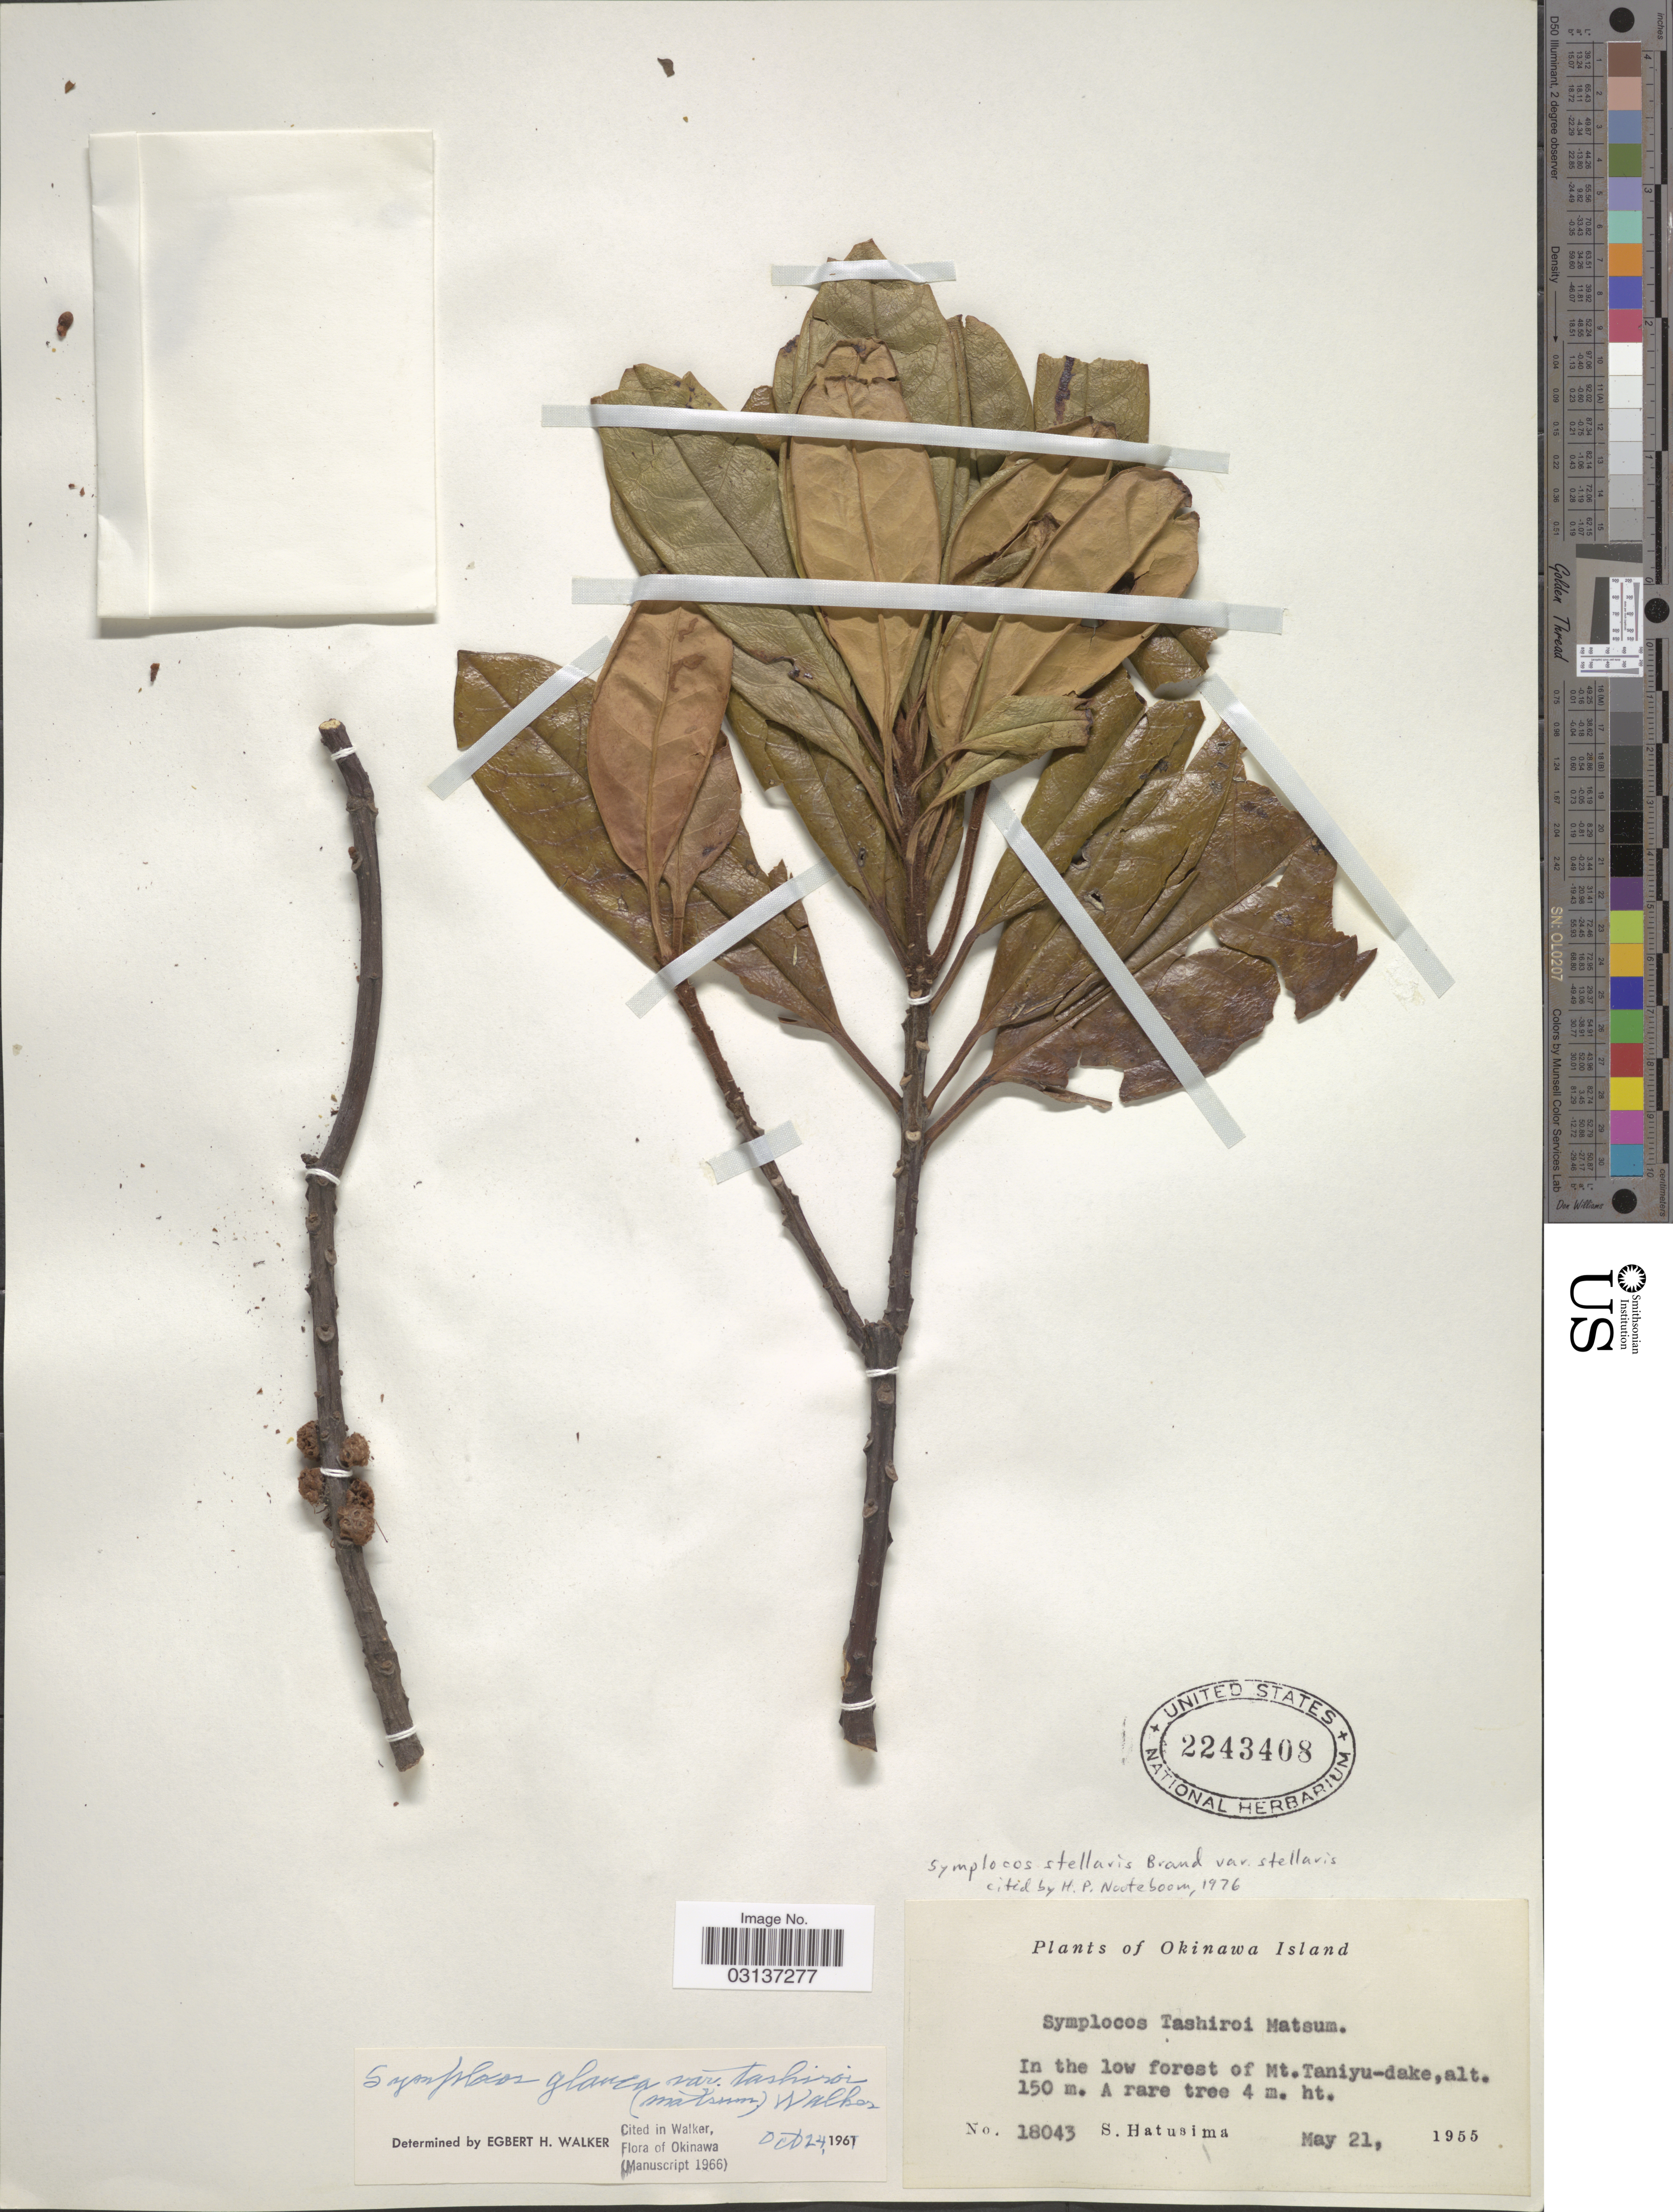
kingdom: Plantae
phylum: Tracheophyta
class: Magnoliopsida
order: Ericales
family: Symplocaceae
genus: Symplocos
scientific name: Symplocos stellaris var. stellaris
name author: Brand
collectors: S. Hatusima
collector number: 18043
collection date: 1955-05-21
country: Japan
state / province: Okinawa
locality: Okinawa Island. In the low forest of Mt. Taniyu-dake.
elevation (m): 150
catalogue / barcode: US 2243408